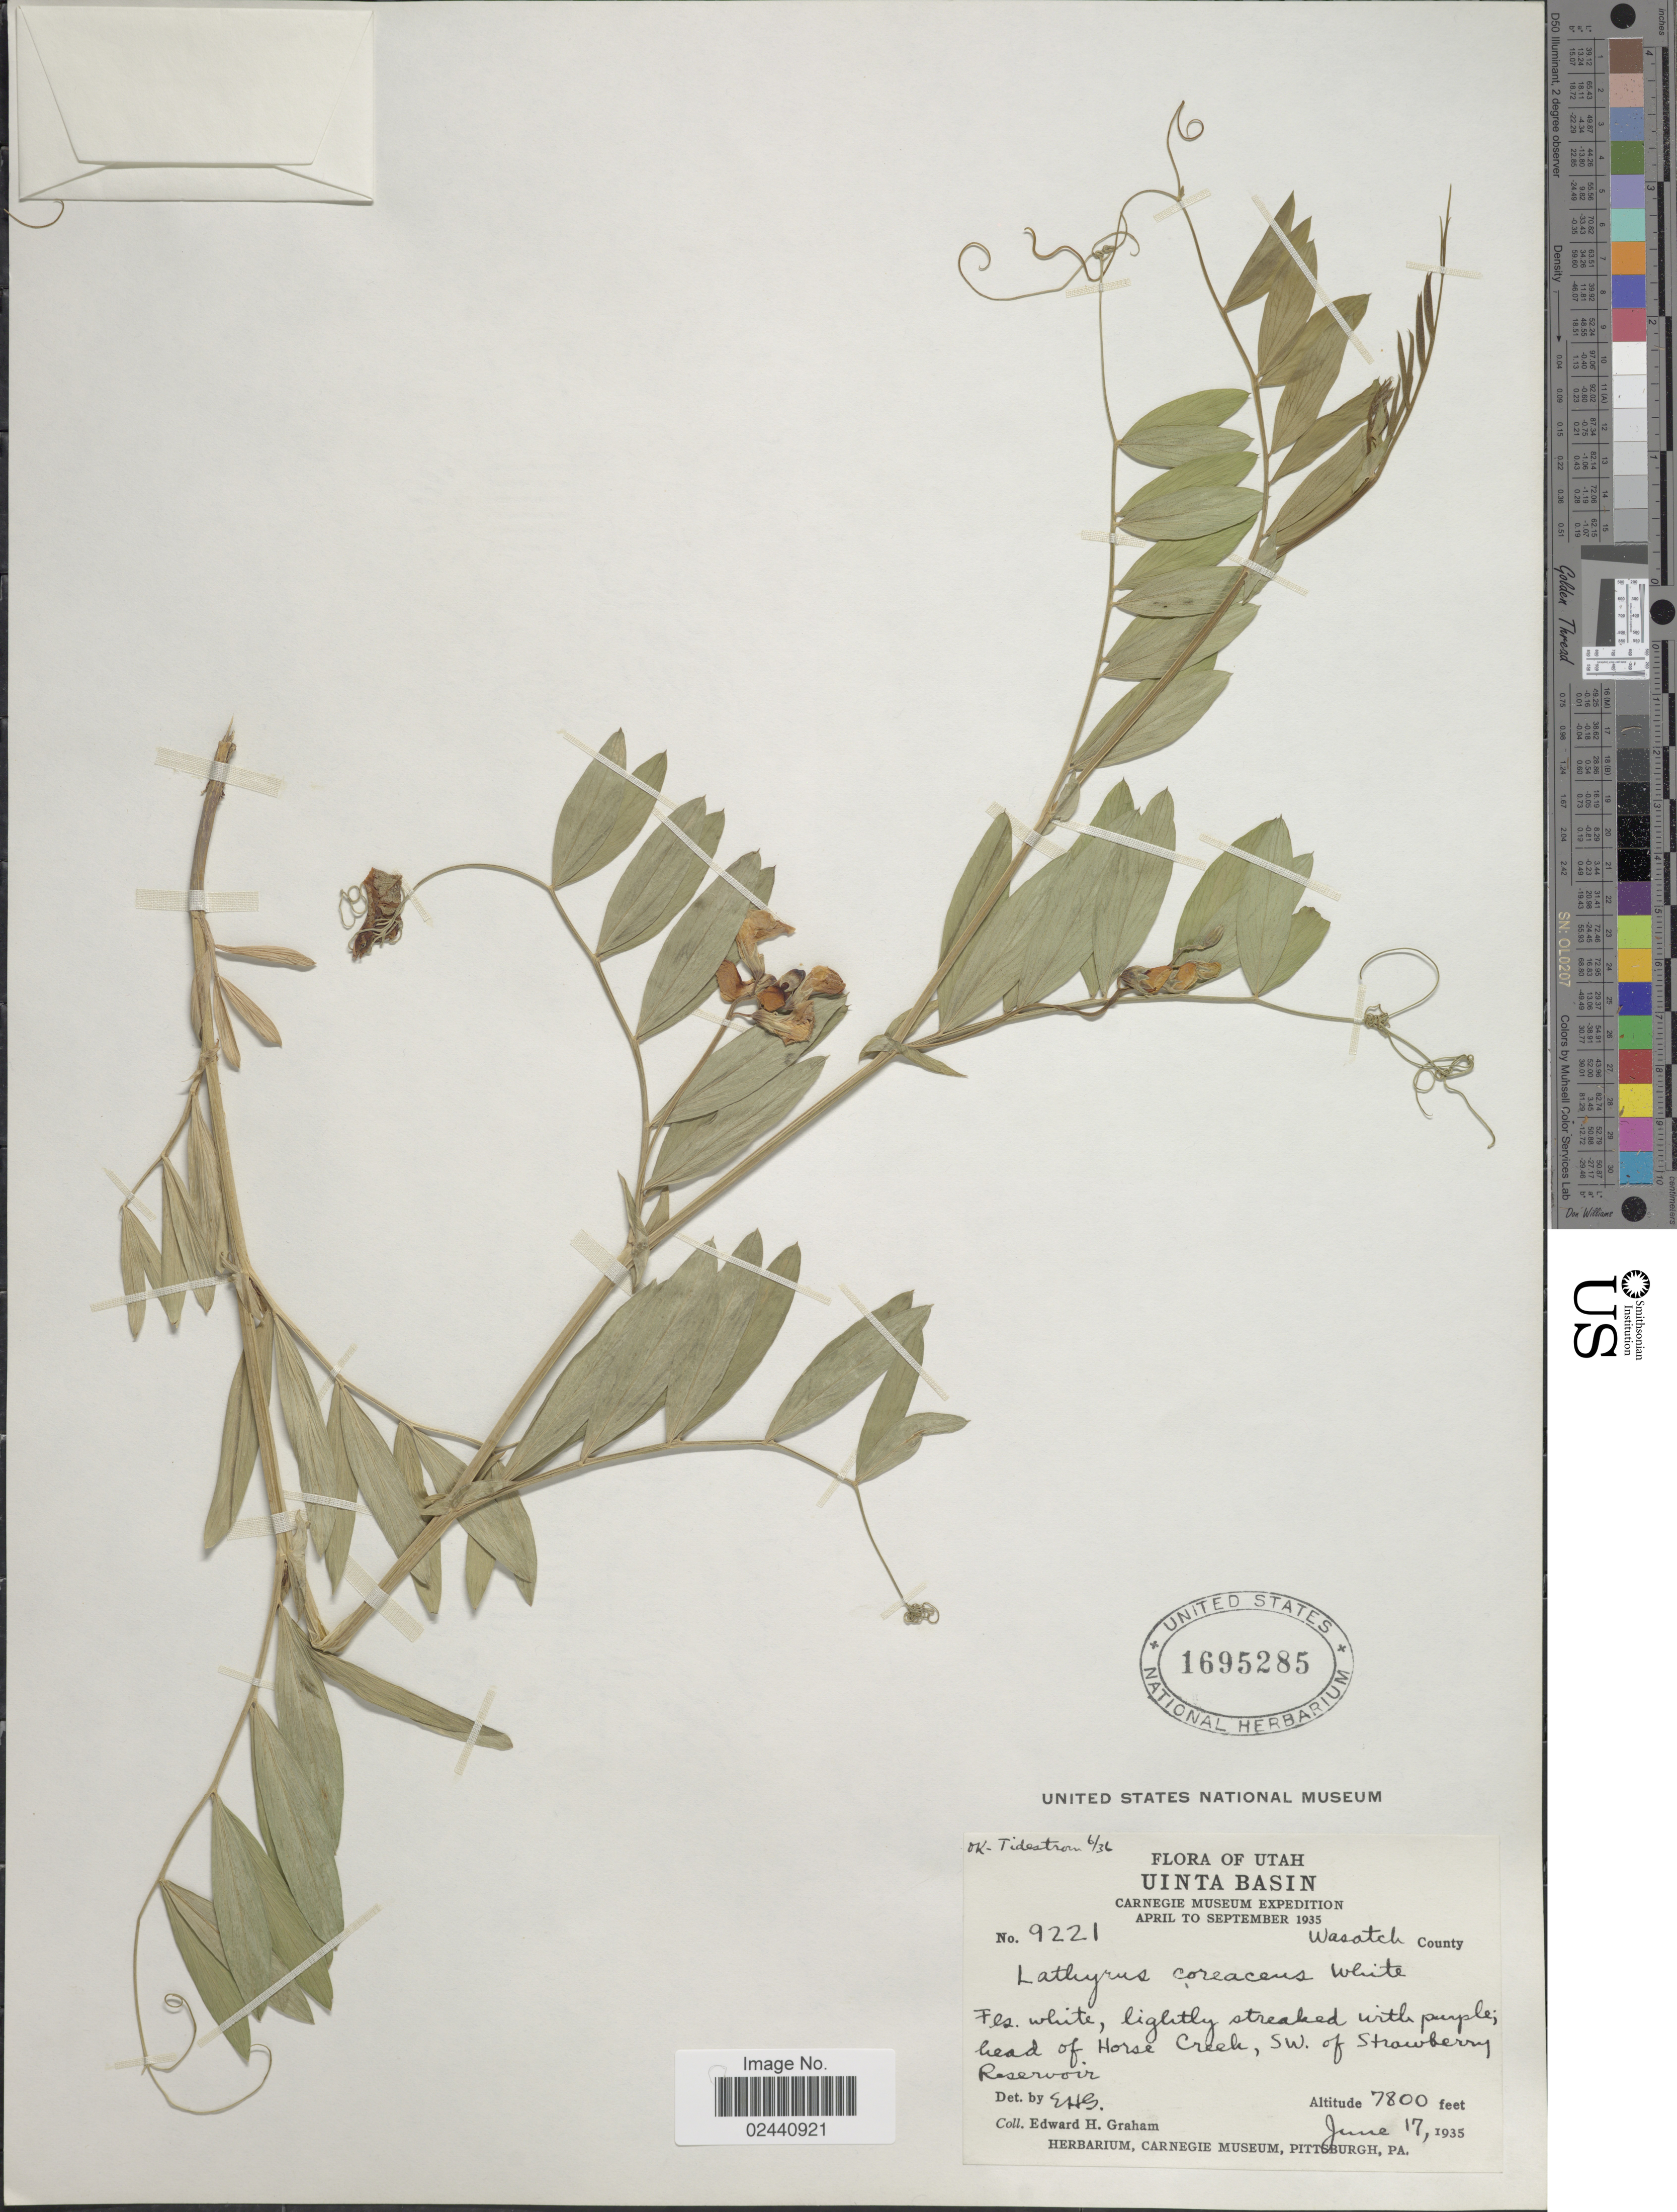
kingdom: Plantae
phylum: Tracheophyta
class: Magnoliopsida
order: Fabales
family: Fabaceae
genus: Lathyrus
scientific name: Lathyrus lanszwertii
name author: Kellogg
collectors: E. H. Graham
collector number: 9221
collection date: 1935-06-17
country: United States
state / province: Utah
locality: Uinta Basin, Wasatch County, head of Horse Creek, SW. of Strawberry Reservoir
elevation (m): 2377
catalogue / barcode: US 1695285